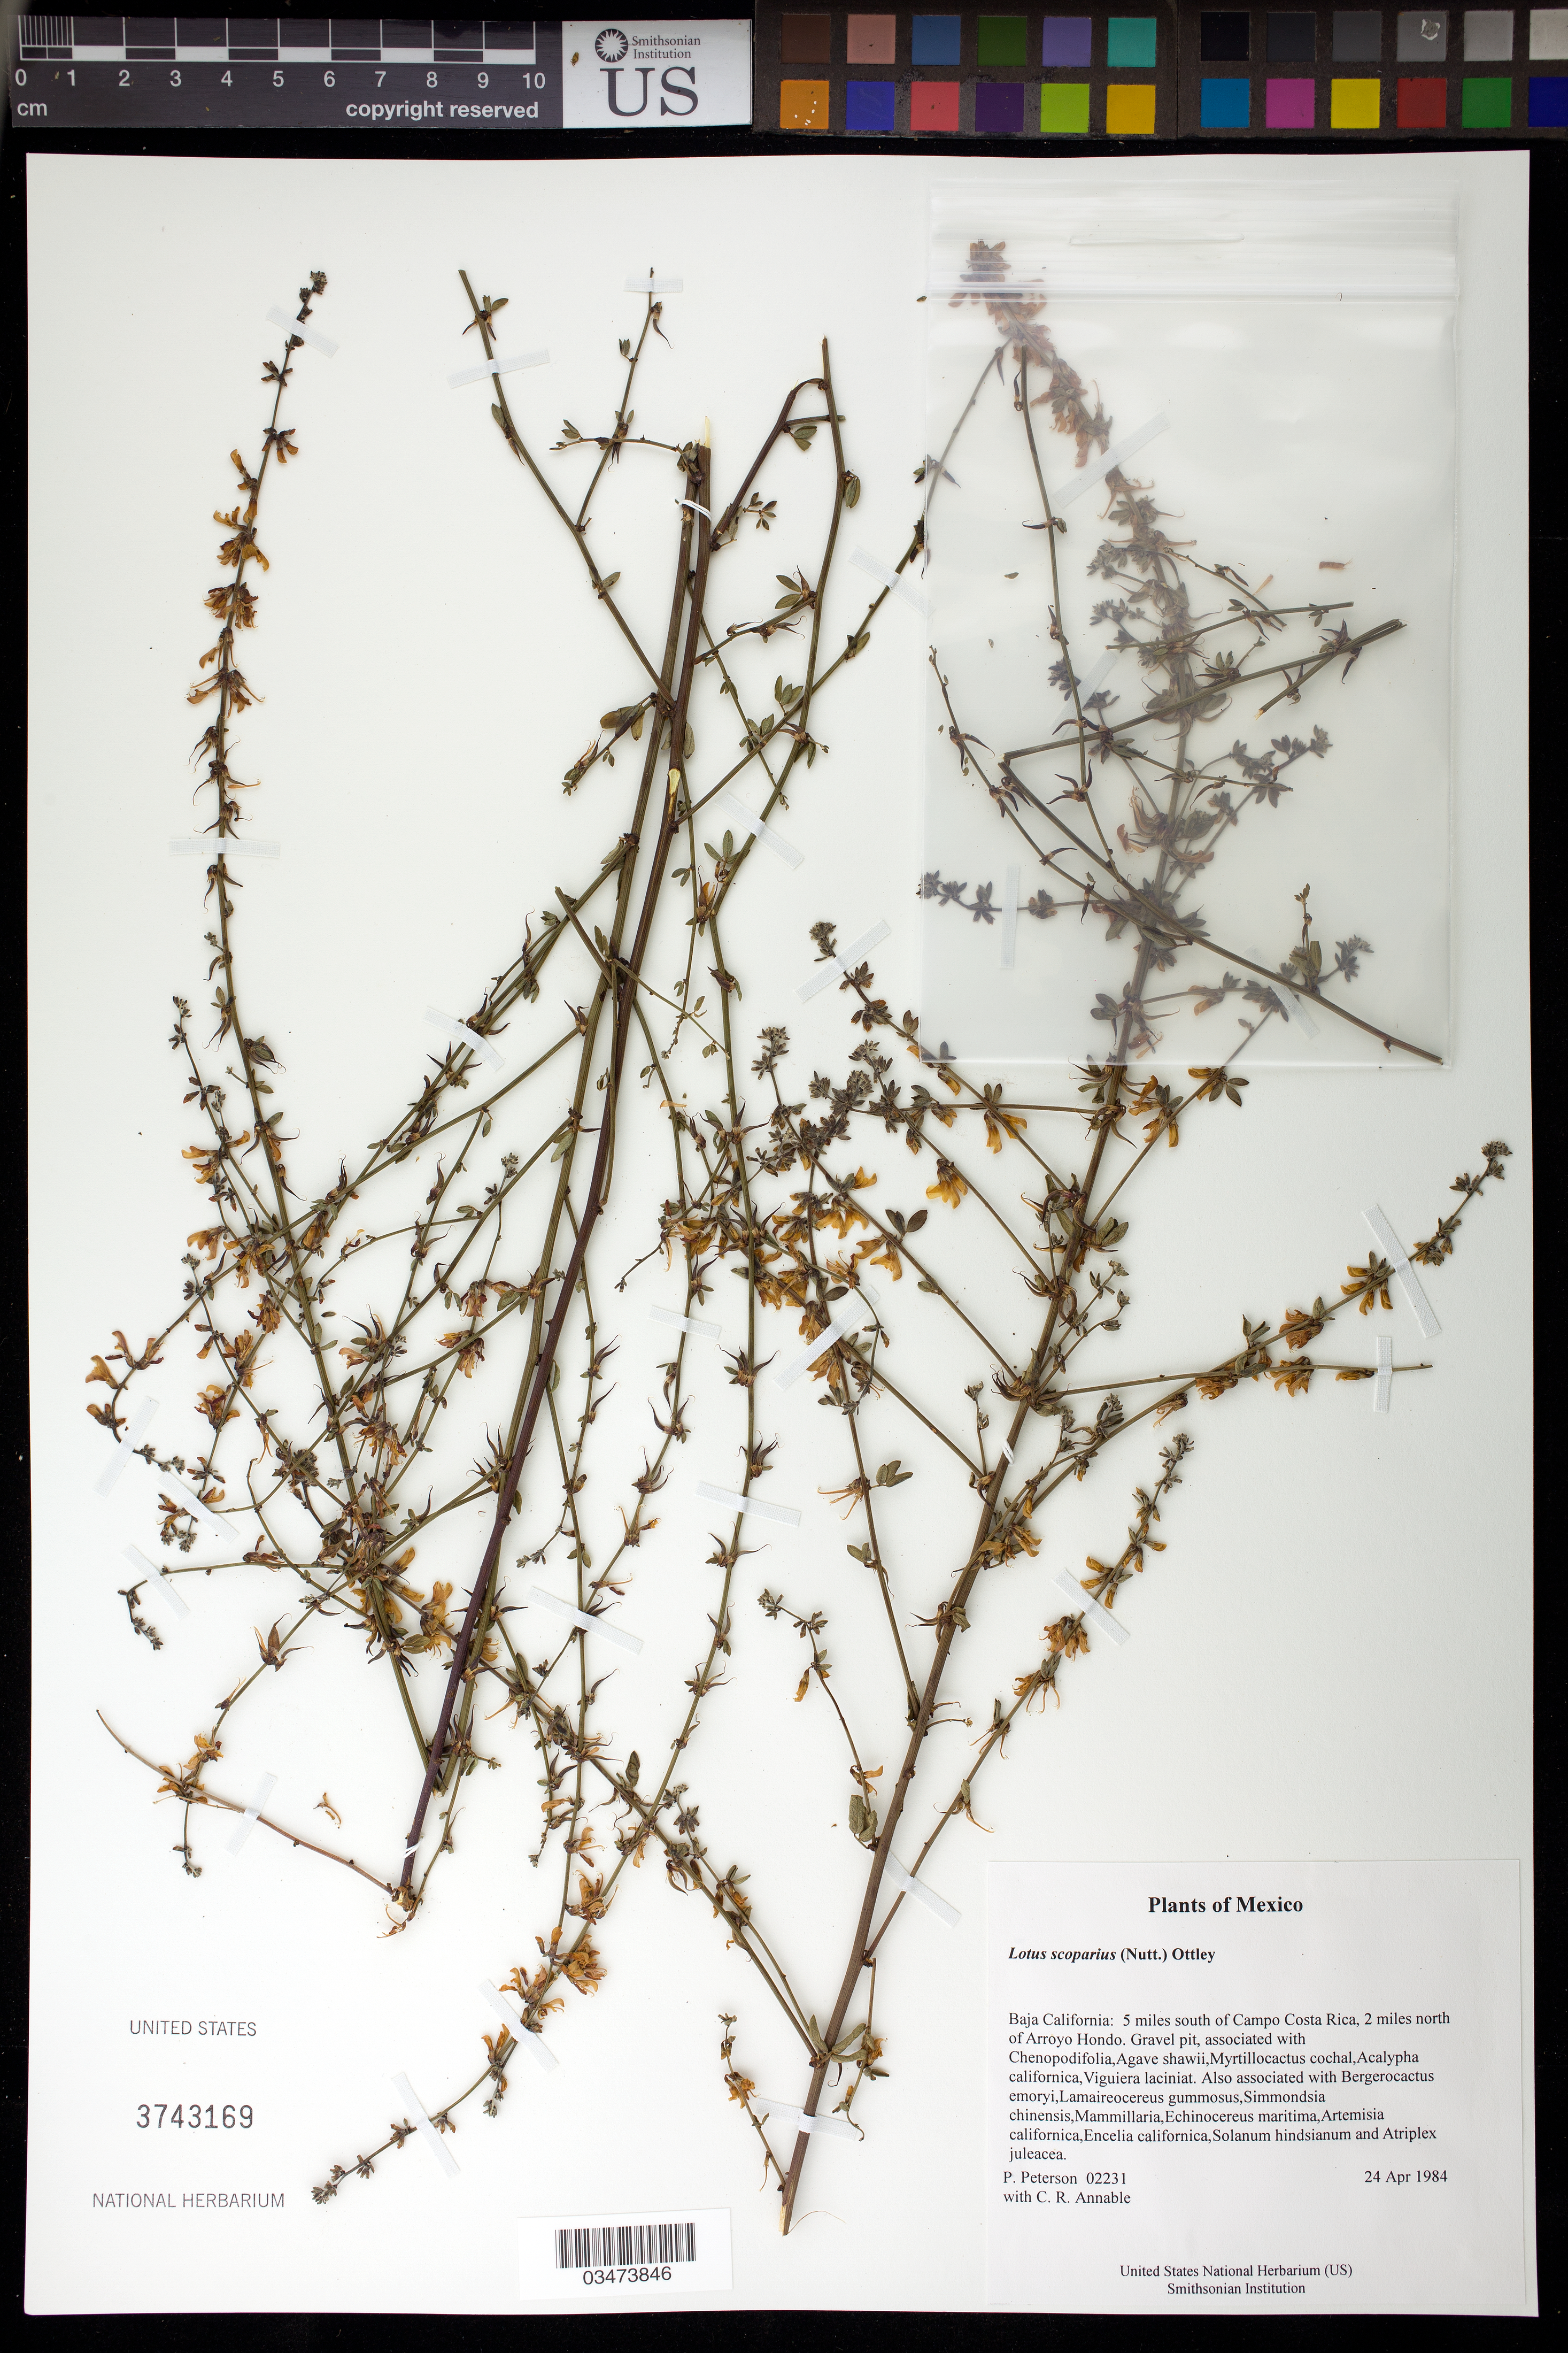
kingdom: Plantae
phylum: Tracheophyta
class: Magnoliopsida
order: Fabales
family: Fabaceae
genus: Lotus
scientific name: Lotus scoparius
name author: (Torr. & A. Gray) Ottley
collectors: P. M. Peterson & C. R. Annable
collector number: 02231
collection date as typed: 24 Apr 1984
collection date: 1984-04-24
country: Mexico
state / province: Baja California Norte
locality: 5 miles south of Campo Costa Rica, 2 miles north of Arroyo Hondo.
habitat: Gravel pit, associated with Chenopodifolia,Agave shawii,Myrtillocactus cochal,Acalypha californica,Viguiera laciniat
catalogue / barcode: US 3743169